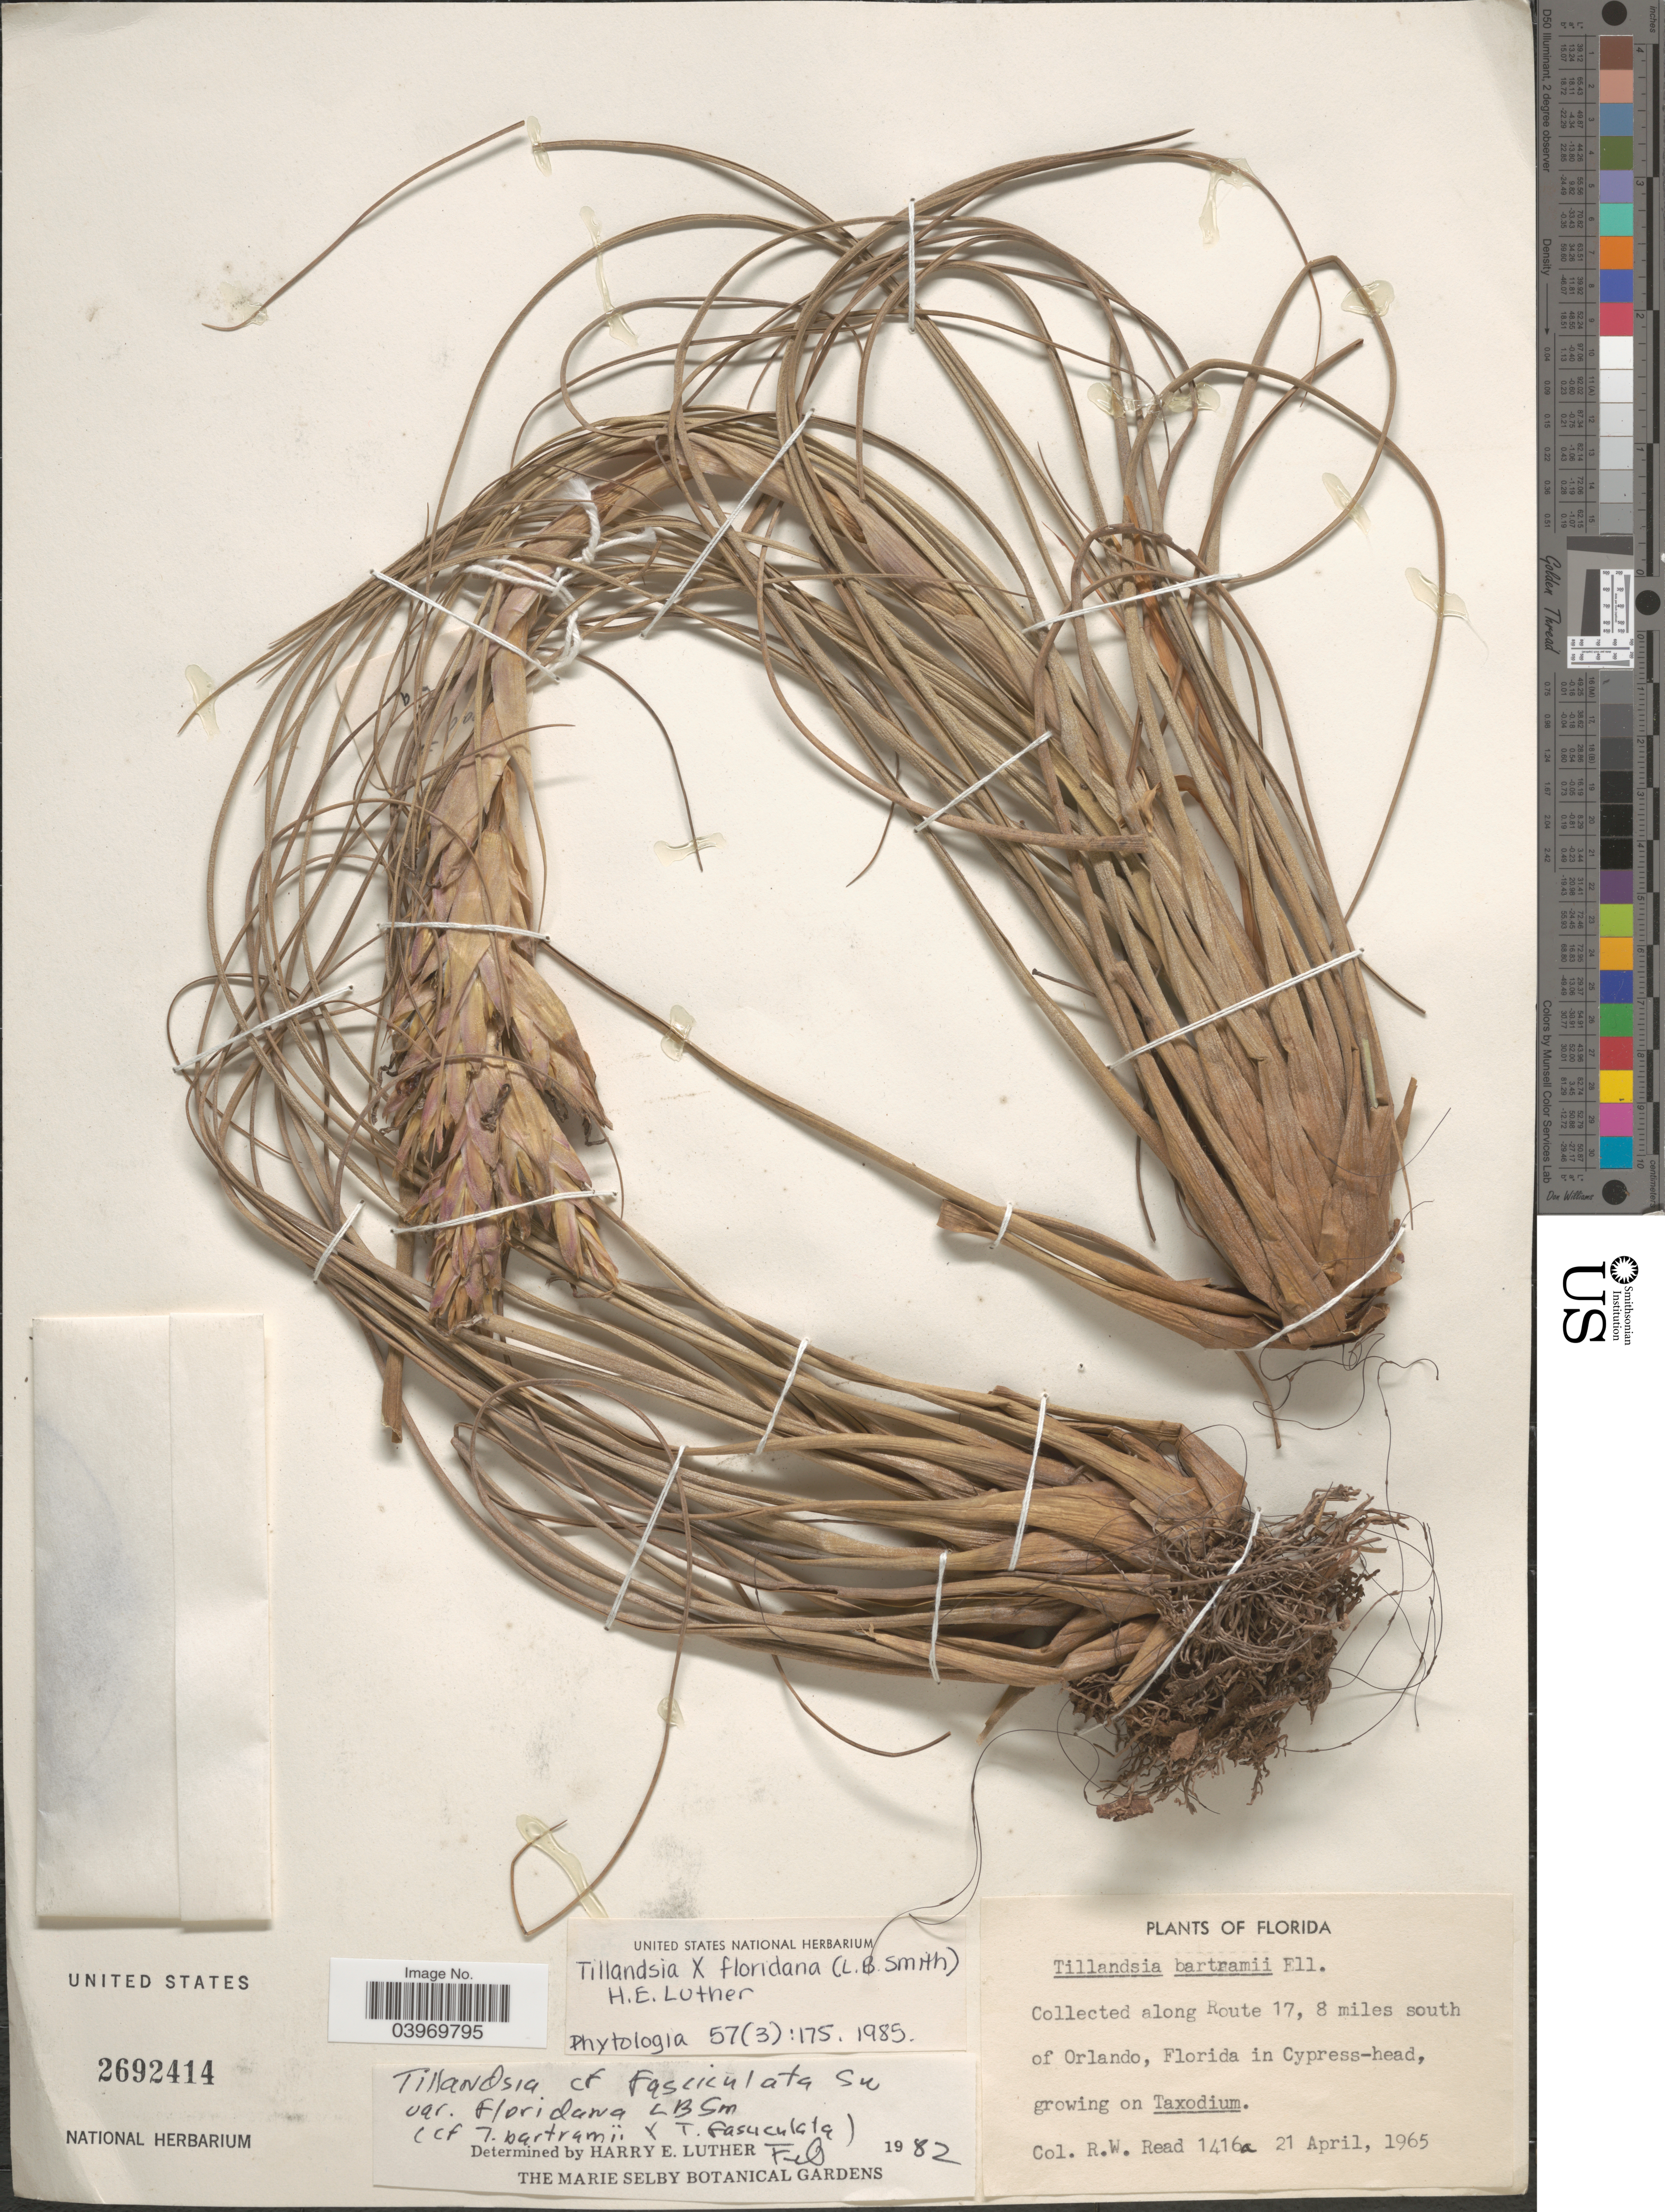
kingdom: Plantae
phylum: Tracheophyta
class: Liliopsida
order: Poales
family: Bromeliaceae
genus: Tillandsia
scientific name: Tillandsia floridana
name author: (L.B. Sm.) H. Luther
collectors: R. W. Read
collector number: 1416a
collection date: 1965-04-21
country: United States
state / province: Florida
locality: Along Route 17, 8 miles south of Orlando, Florida in Cypress-head.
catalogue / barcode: US 2692414